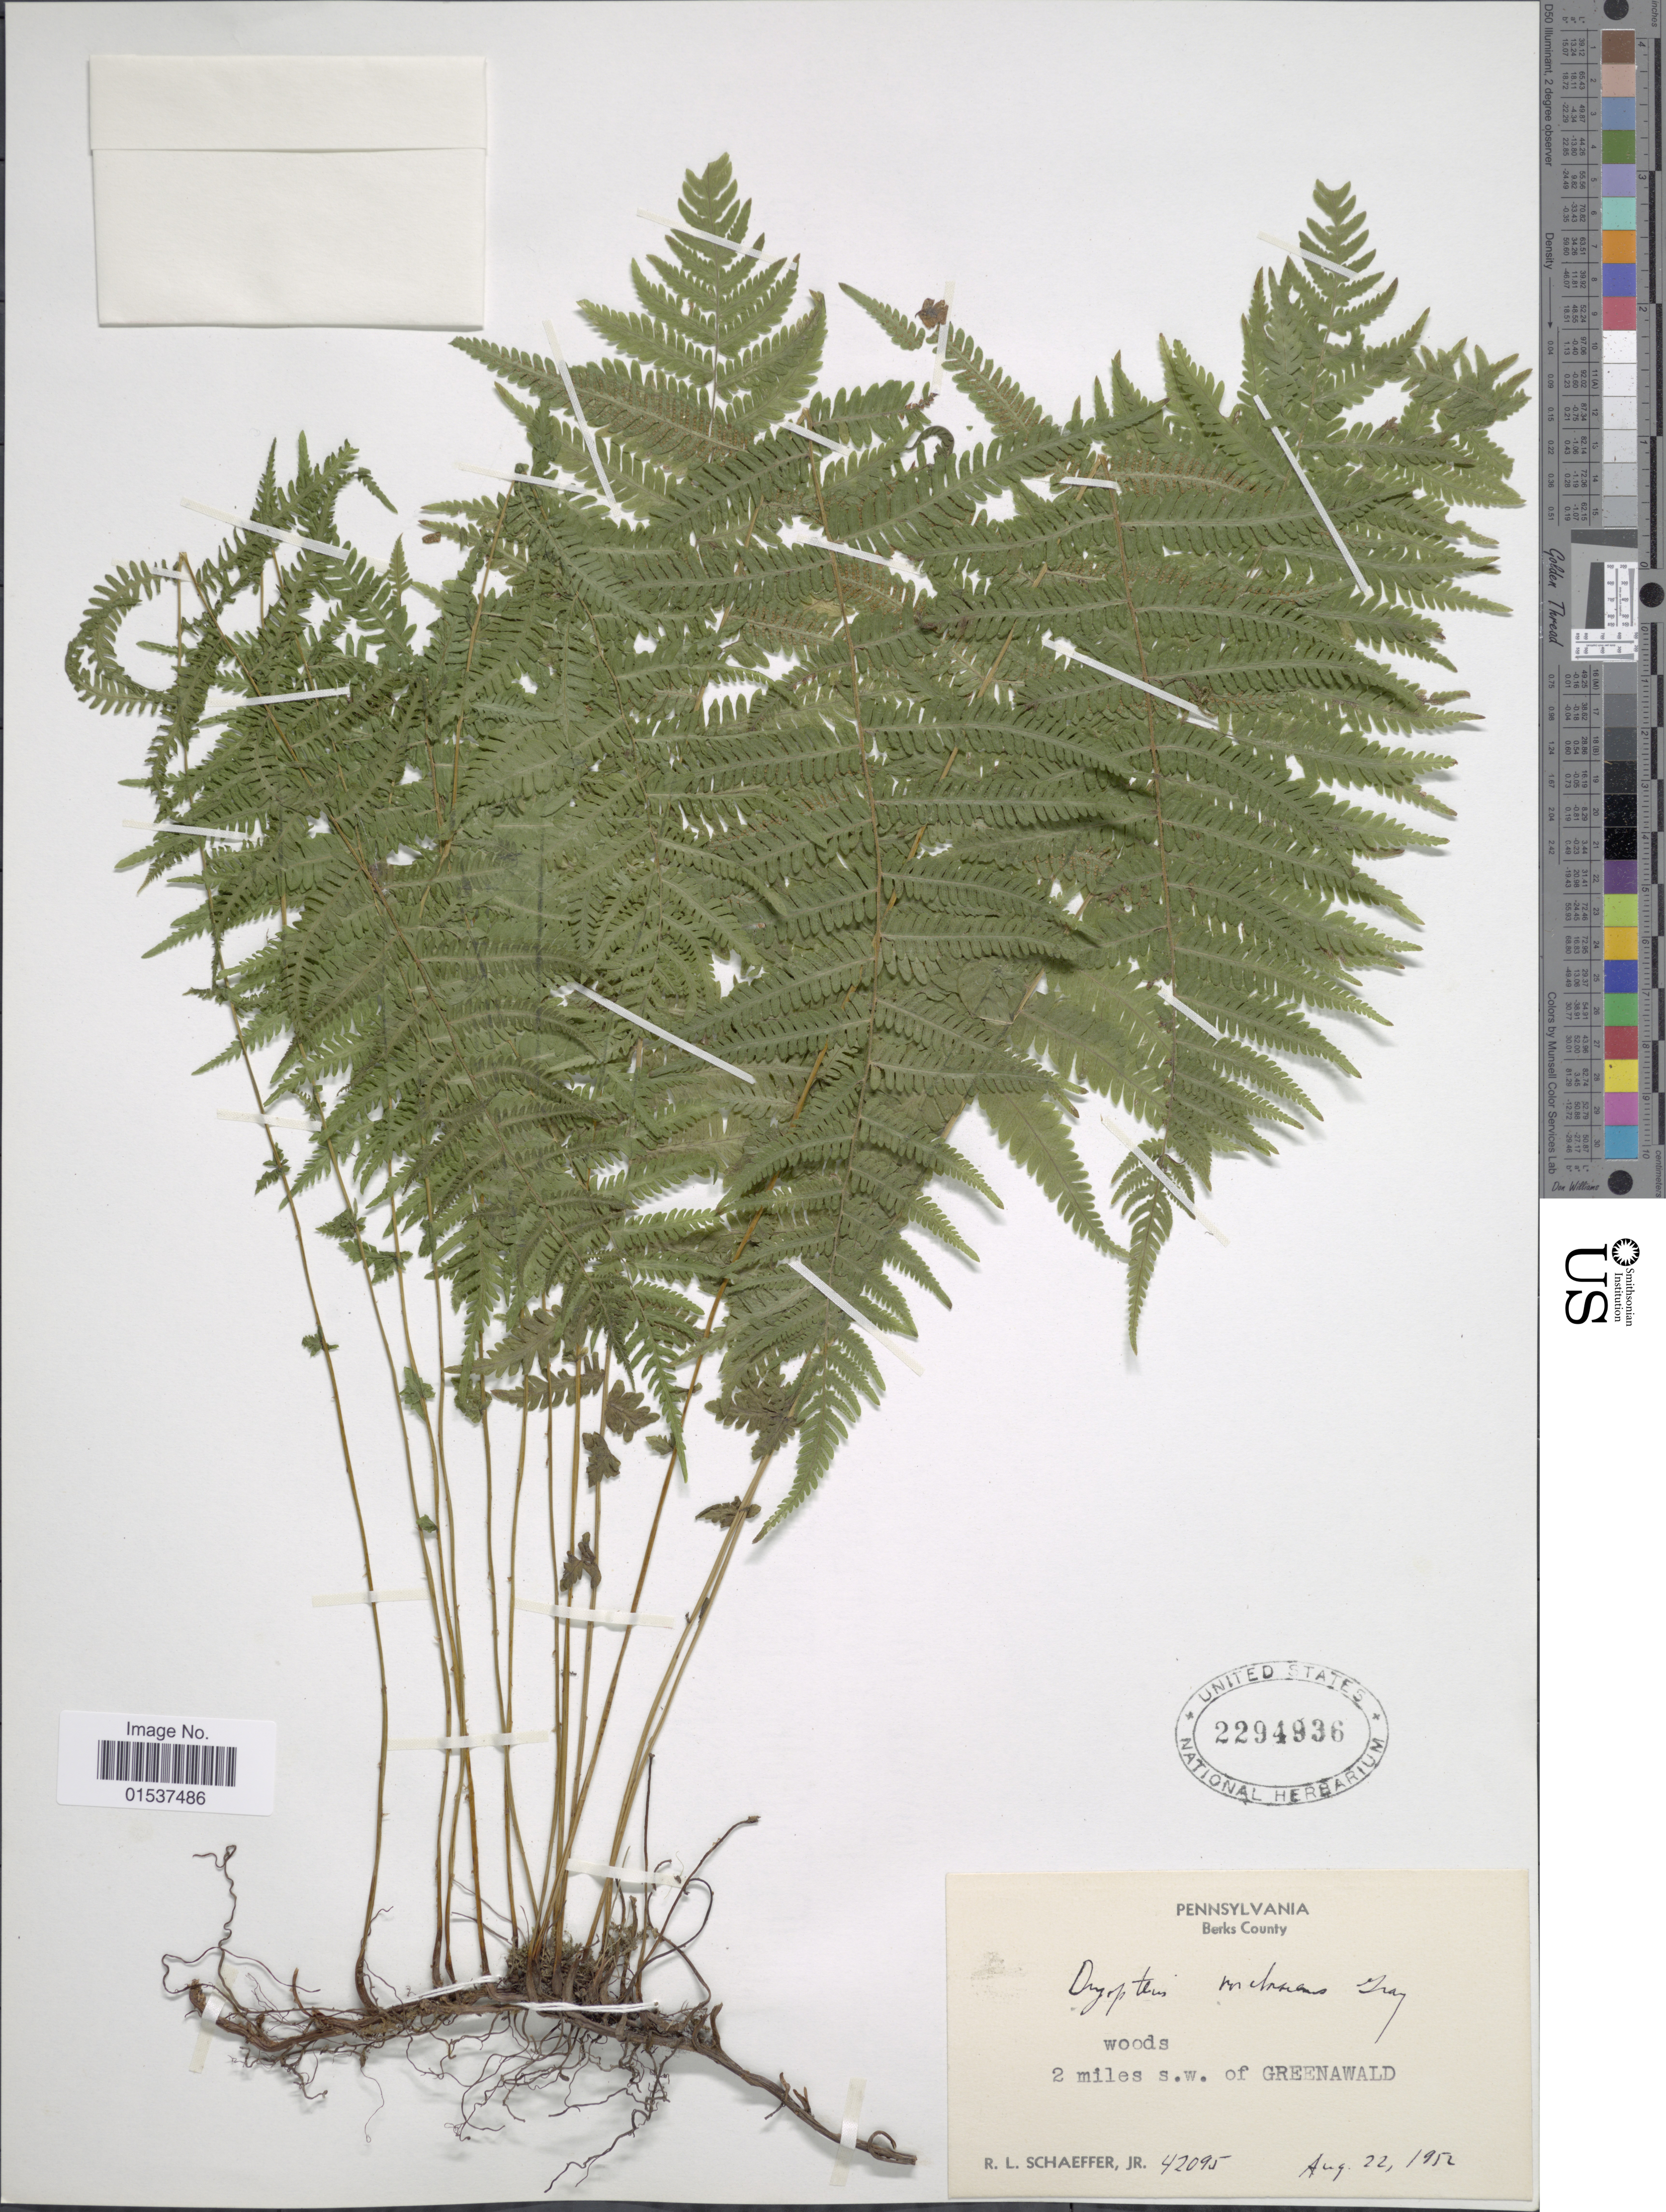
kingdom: Plantae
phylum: Tracheophyta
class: Polypodiopsida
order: Polypodiales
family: Thelypteridaceae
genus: Parathelypteris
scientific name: Parathelypteris noveboracensis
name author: (L.) Ching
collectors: R. L. Schaeffer Jr.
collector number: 42095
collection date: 1952-08-22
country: United States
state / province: Pennsylvania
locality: Berks County, 2 miles s.w. of Greenawald.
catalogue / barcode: US 2294936